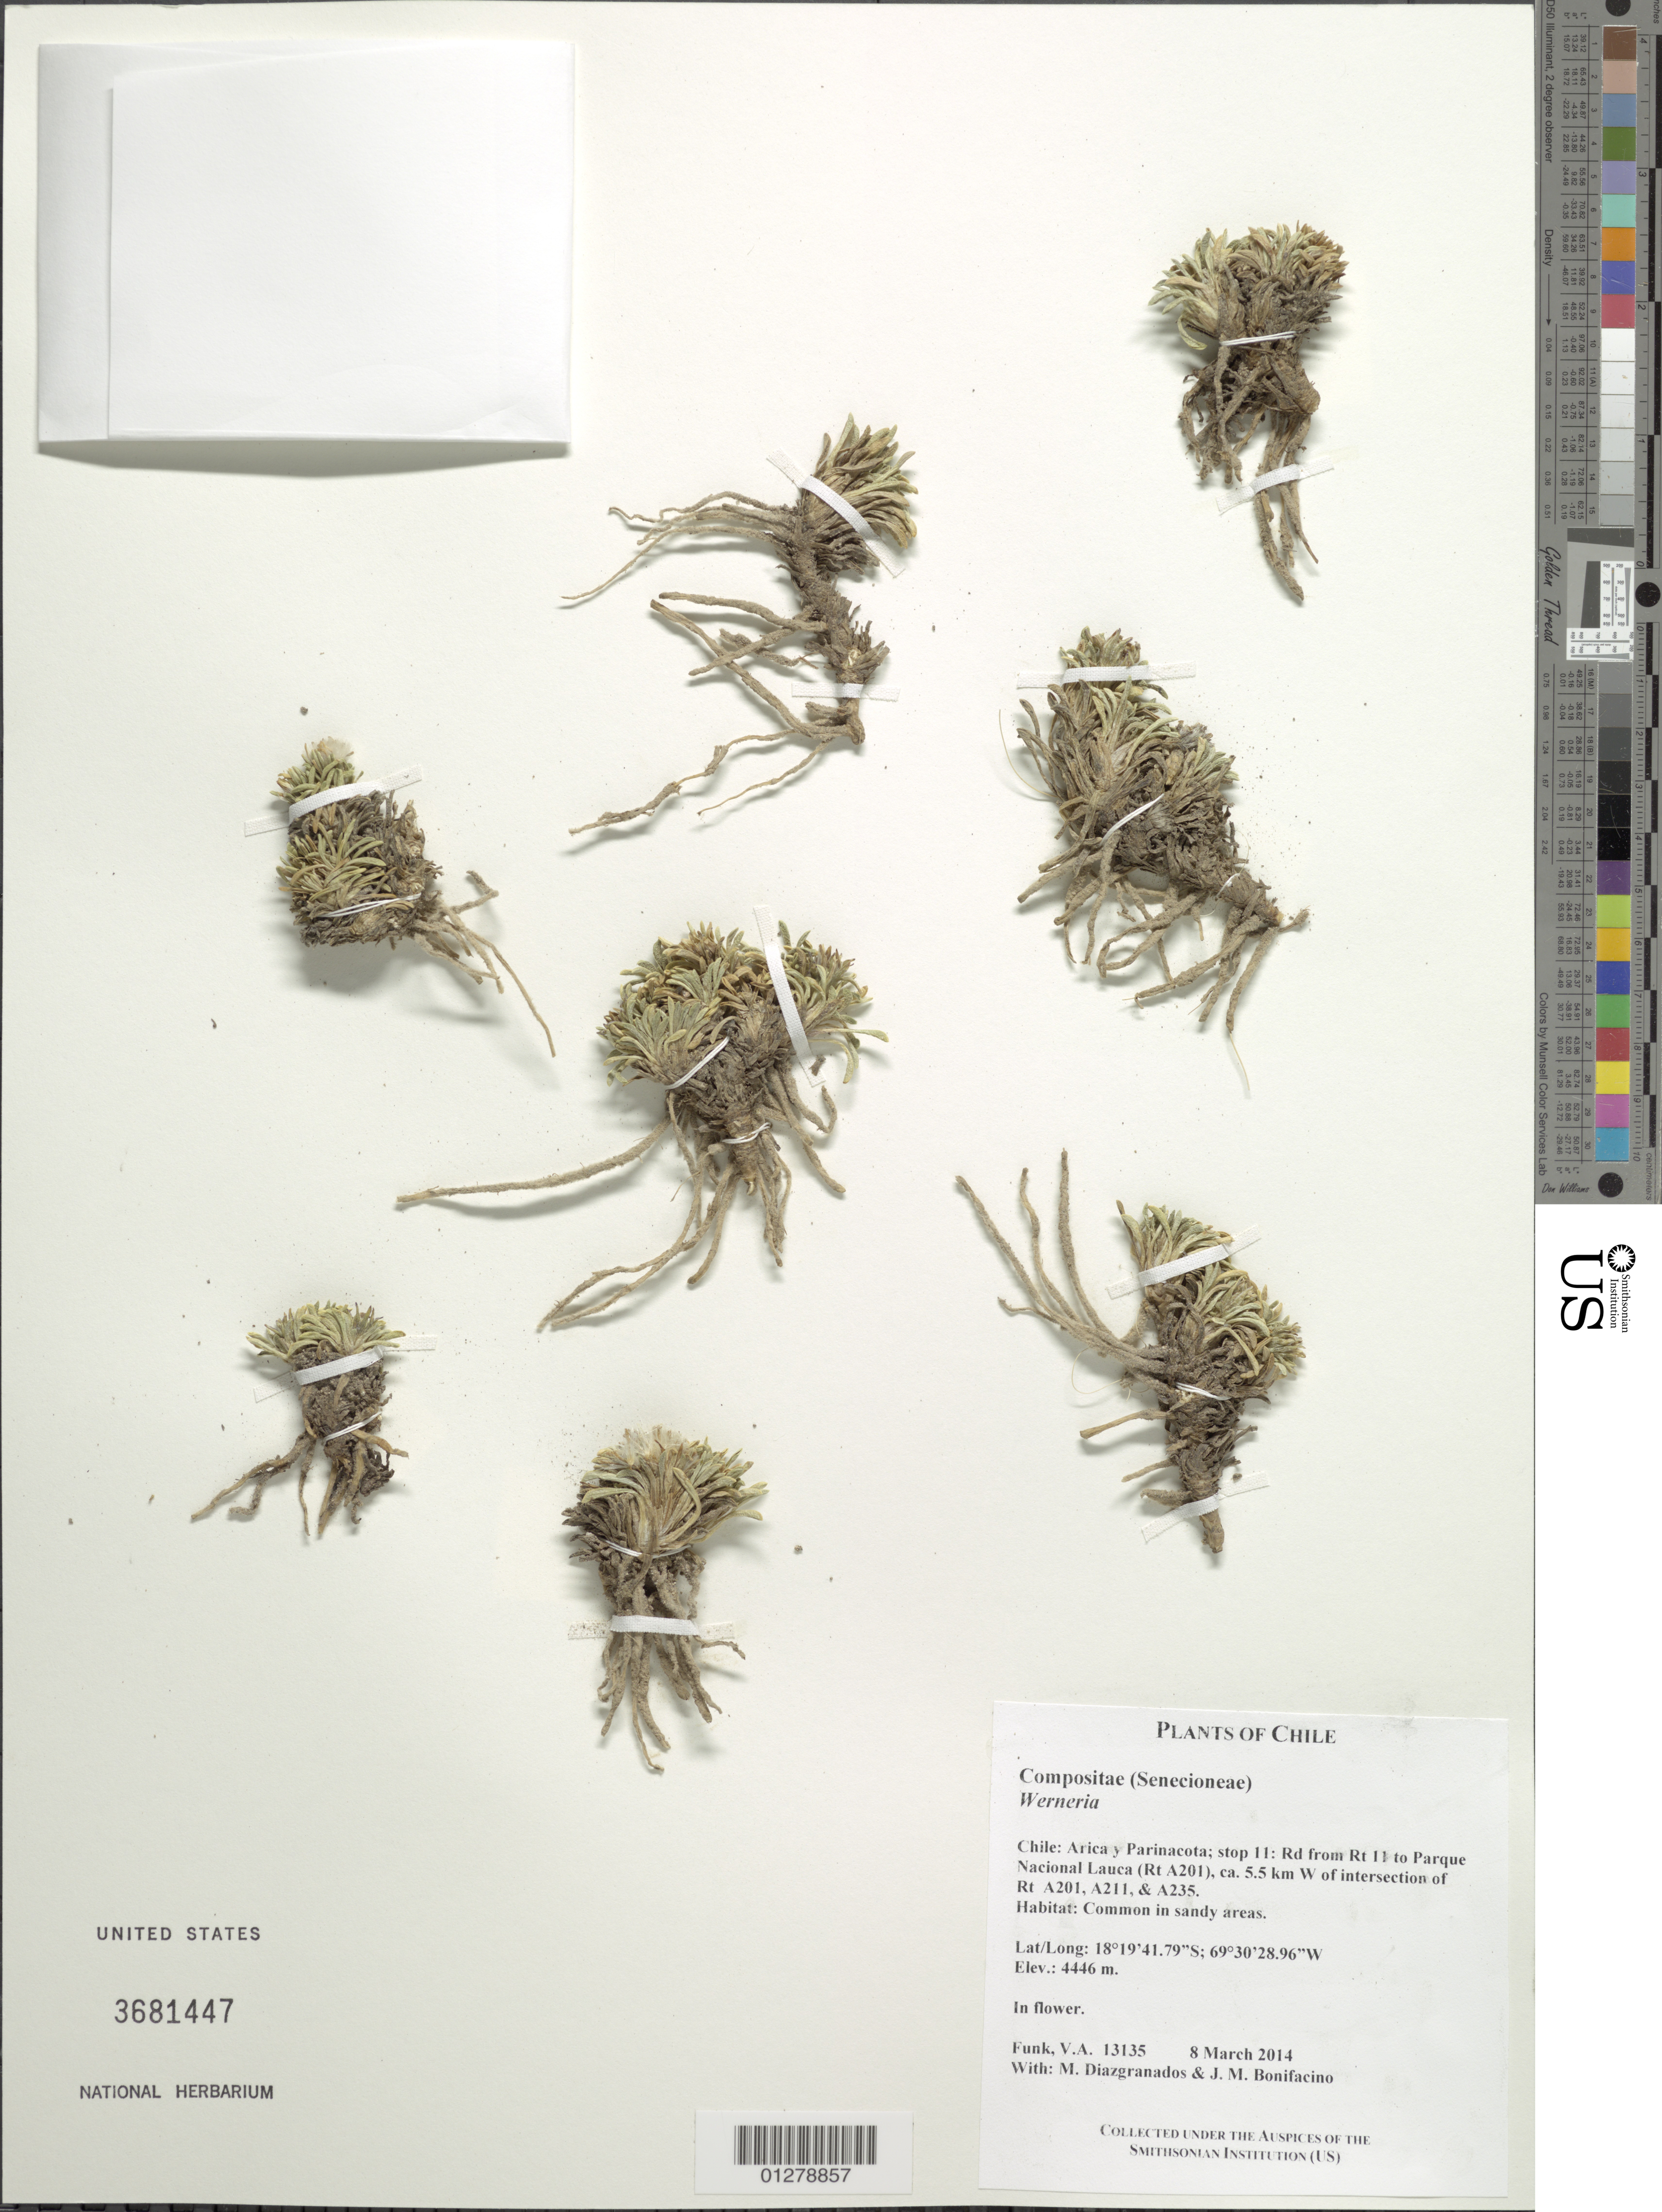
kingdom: Plantae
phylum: Tracheophyta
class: Magnoliopsida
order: Asterales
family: Asteraceae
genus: Werneria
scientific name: Werneria glaberrima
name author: Phil.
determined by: Calvo, Joel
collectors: V. Funk, M. Diazgranados C. & M. Bonifacino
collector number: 13135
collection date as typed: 8 Mar 2014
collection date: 2014-03-08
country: Chile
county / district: Arica & Parinacota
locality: Road from Rt11 to Parque Nacional Lauca (Rt A201), ca. 5.5 km W of intersection of Rt A201, A211, & A235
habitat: Common in sandy areas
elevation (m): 4446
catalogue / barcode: US 3681447